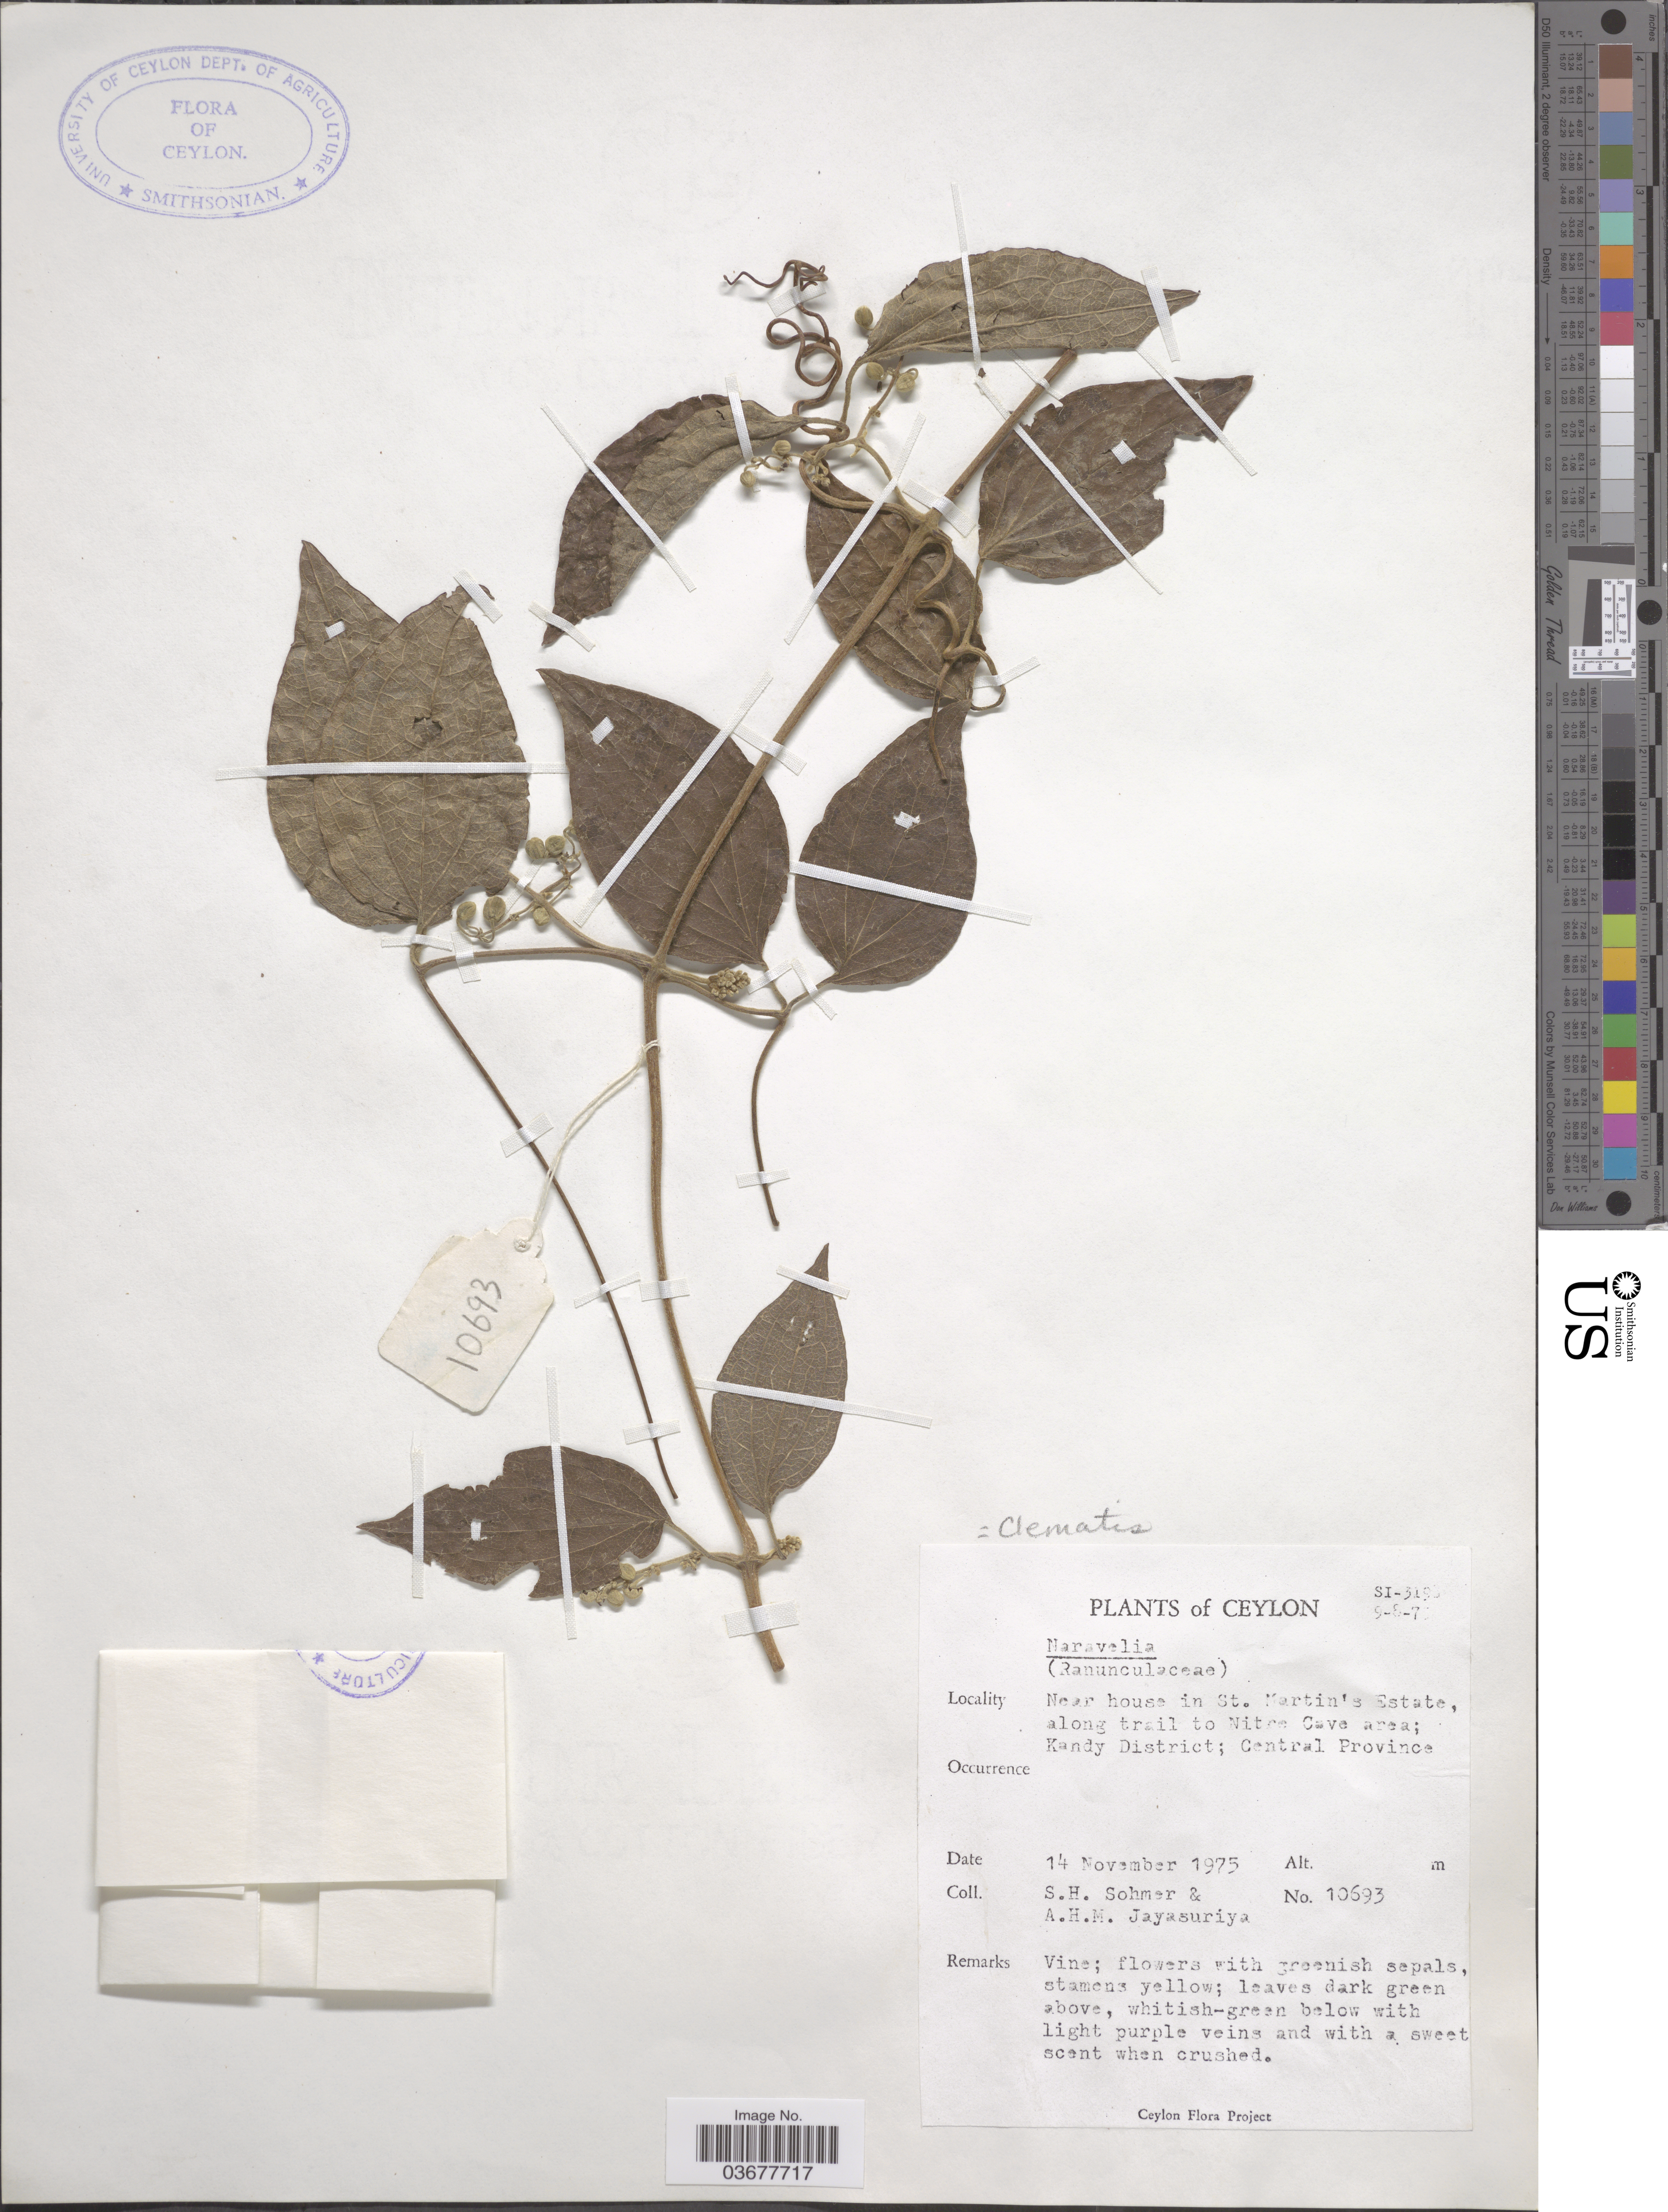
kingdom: Plantae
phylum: Tracheophyta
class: Magnoliopsida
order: Ranunculales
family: Ranunculaceae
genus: Clematis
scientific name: Clematis sp.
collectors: S. H. Sohmer & A. H. Jayasuriya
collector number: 10693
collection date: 1975-11-14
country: Sri Lanka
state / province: Central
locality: Ceylon. Near house in St. Martin's Estate, along trail to Nitca [interpreted] Cave area; Kandy District.